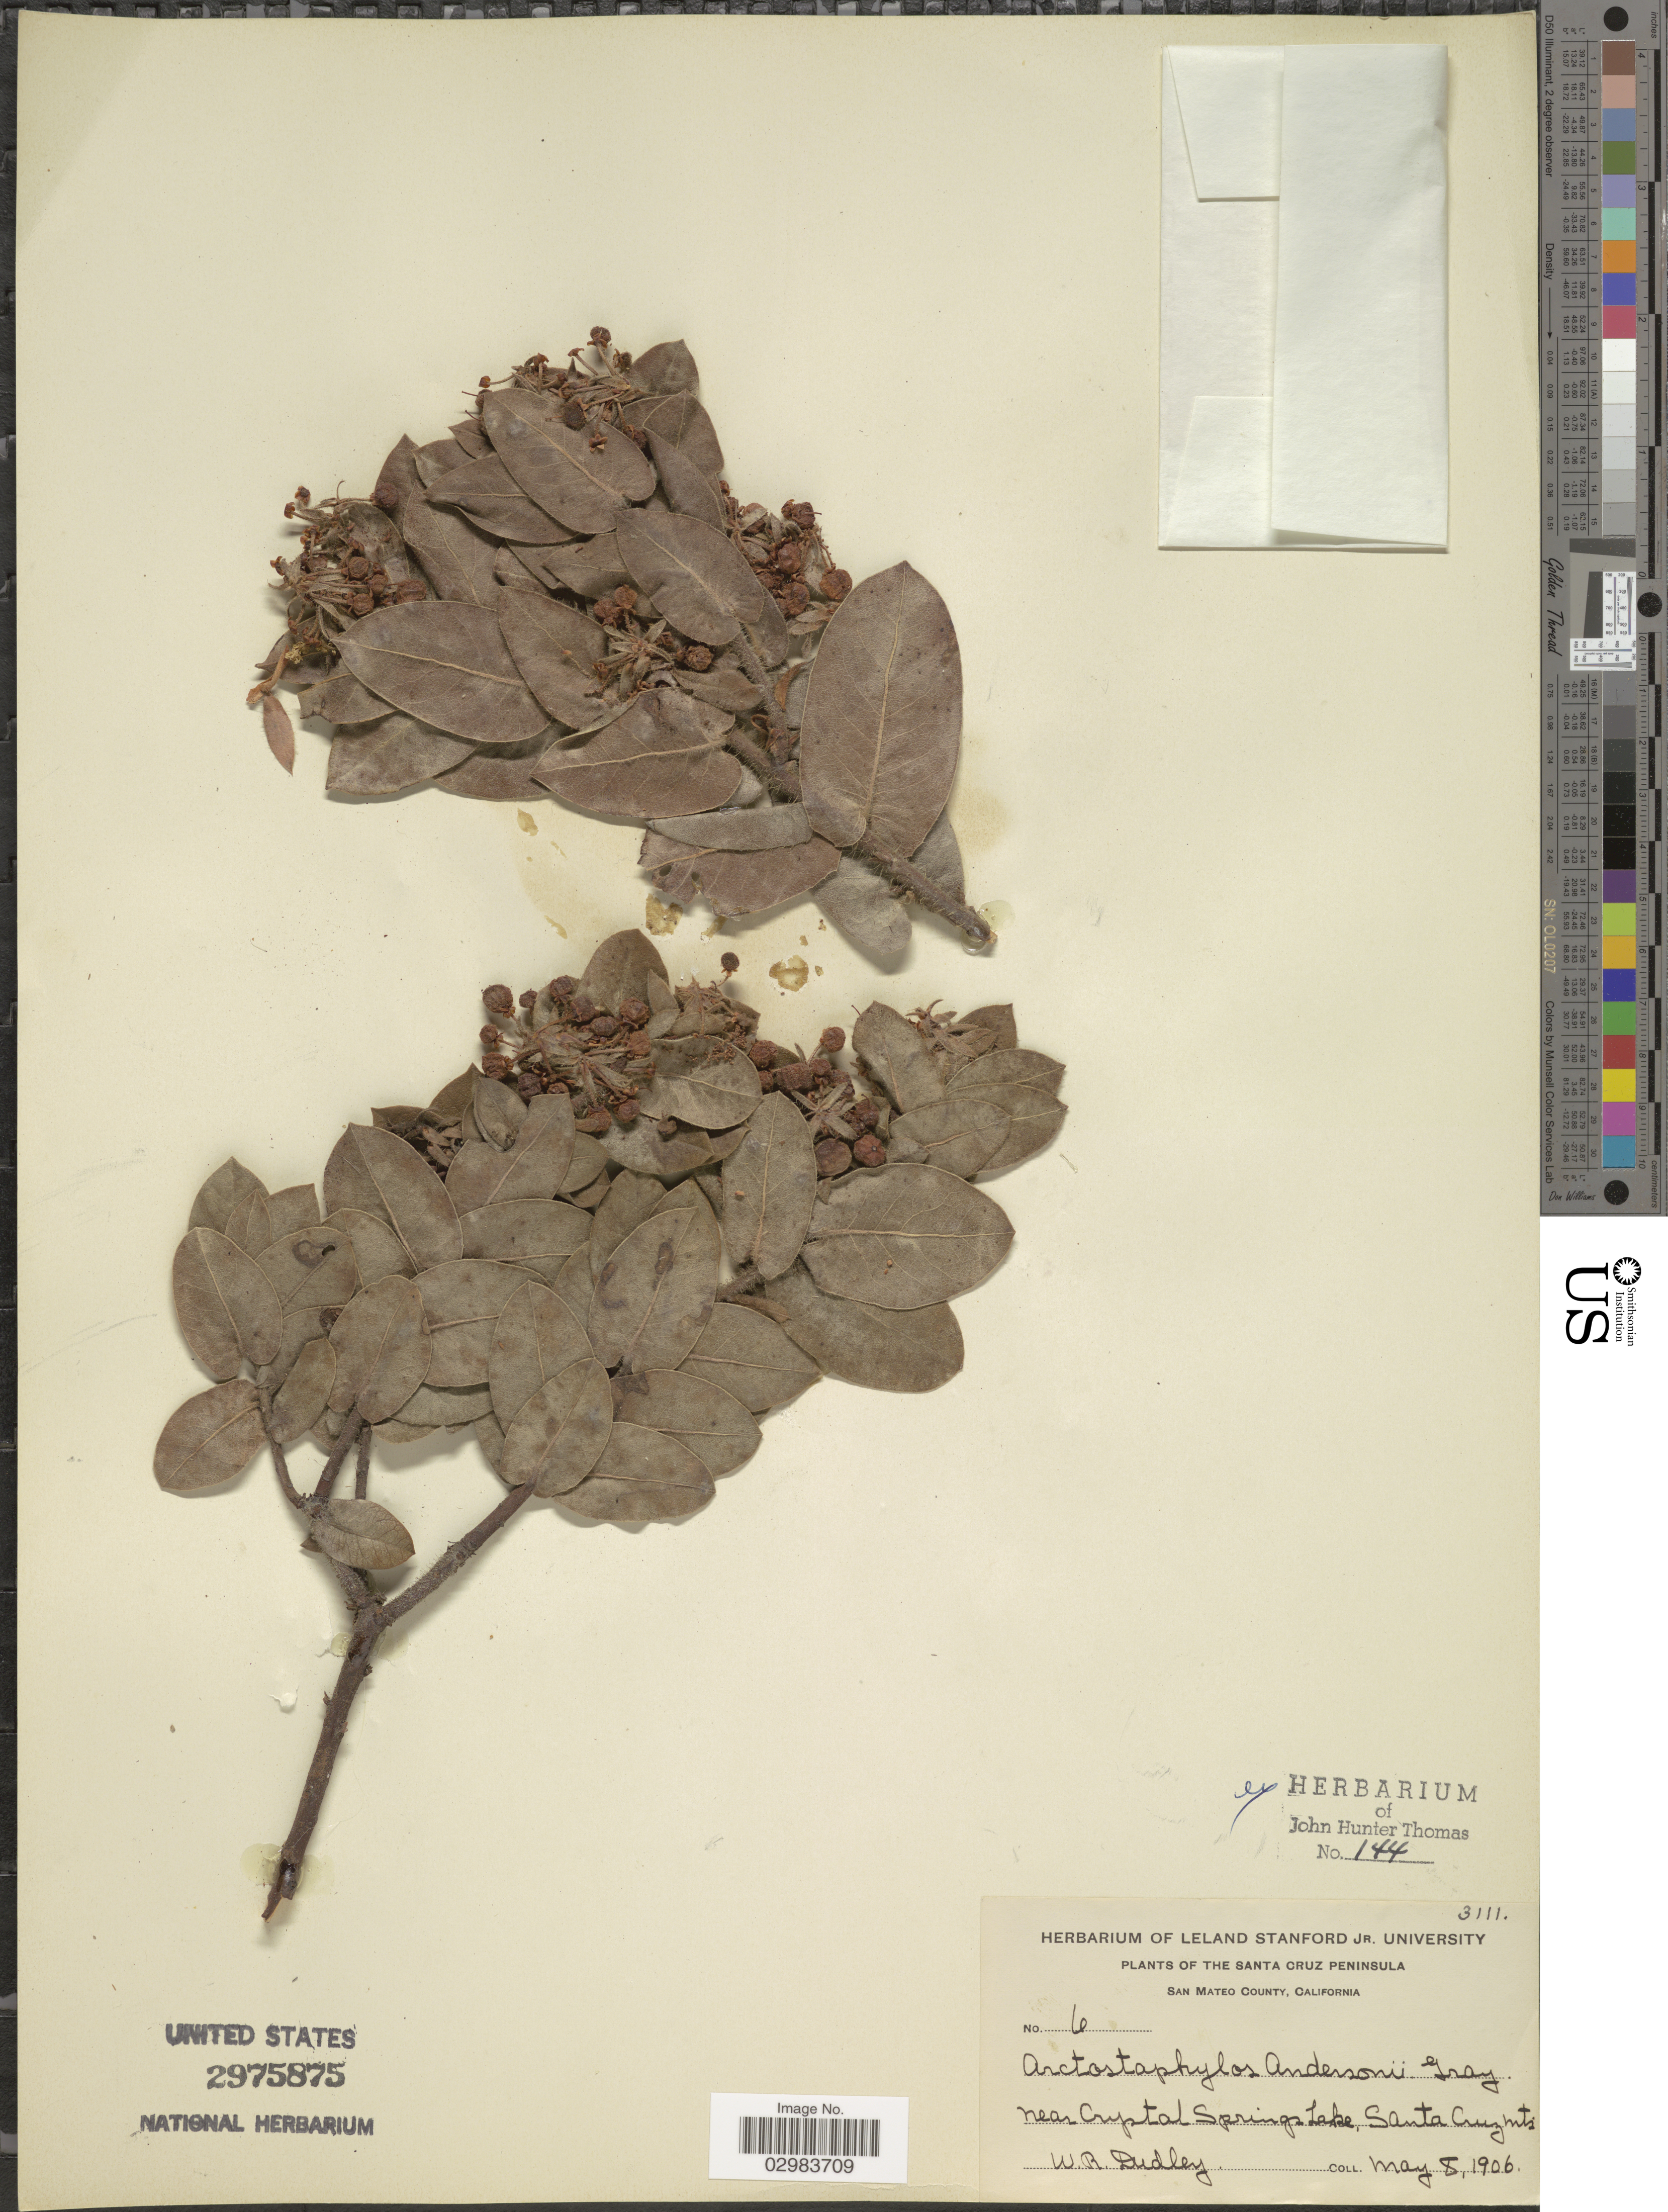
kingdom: Plantae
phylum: Tracheophyta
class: Magnoliopsida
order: Ericales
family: Ericaceae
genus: Arctostaphylos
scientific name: Arctostaphylos andersonii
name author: A. Gray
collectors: W. Dudley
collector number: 6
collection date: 1906-05-08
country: United States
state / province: California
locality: Santa Cruz Peninsula, San Mateo. Near Crystal Springs Lake, Santa Cruz Mts.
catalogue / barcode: US 2975875